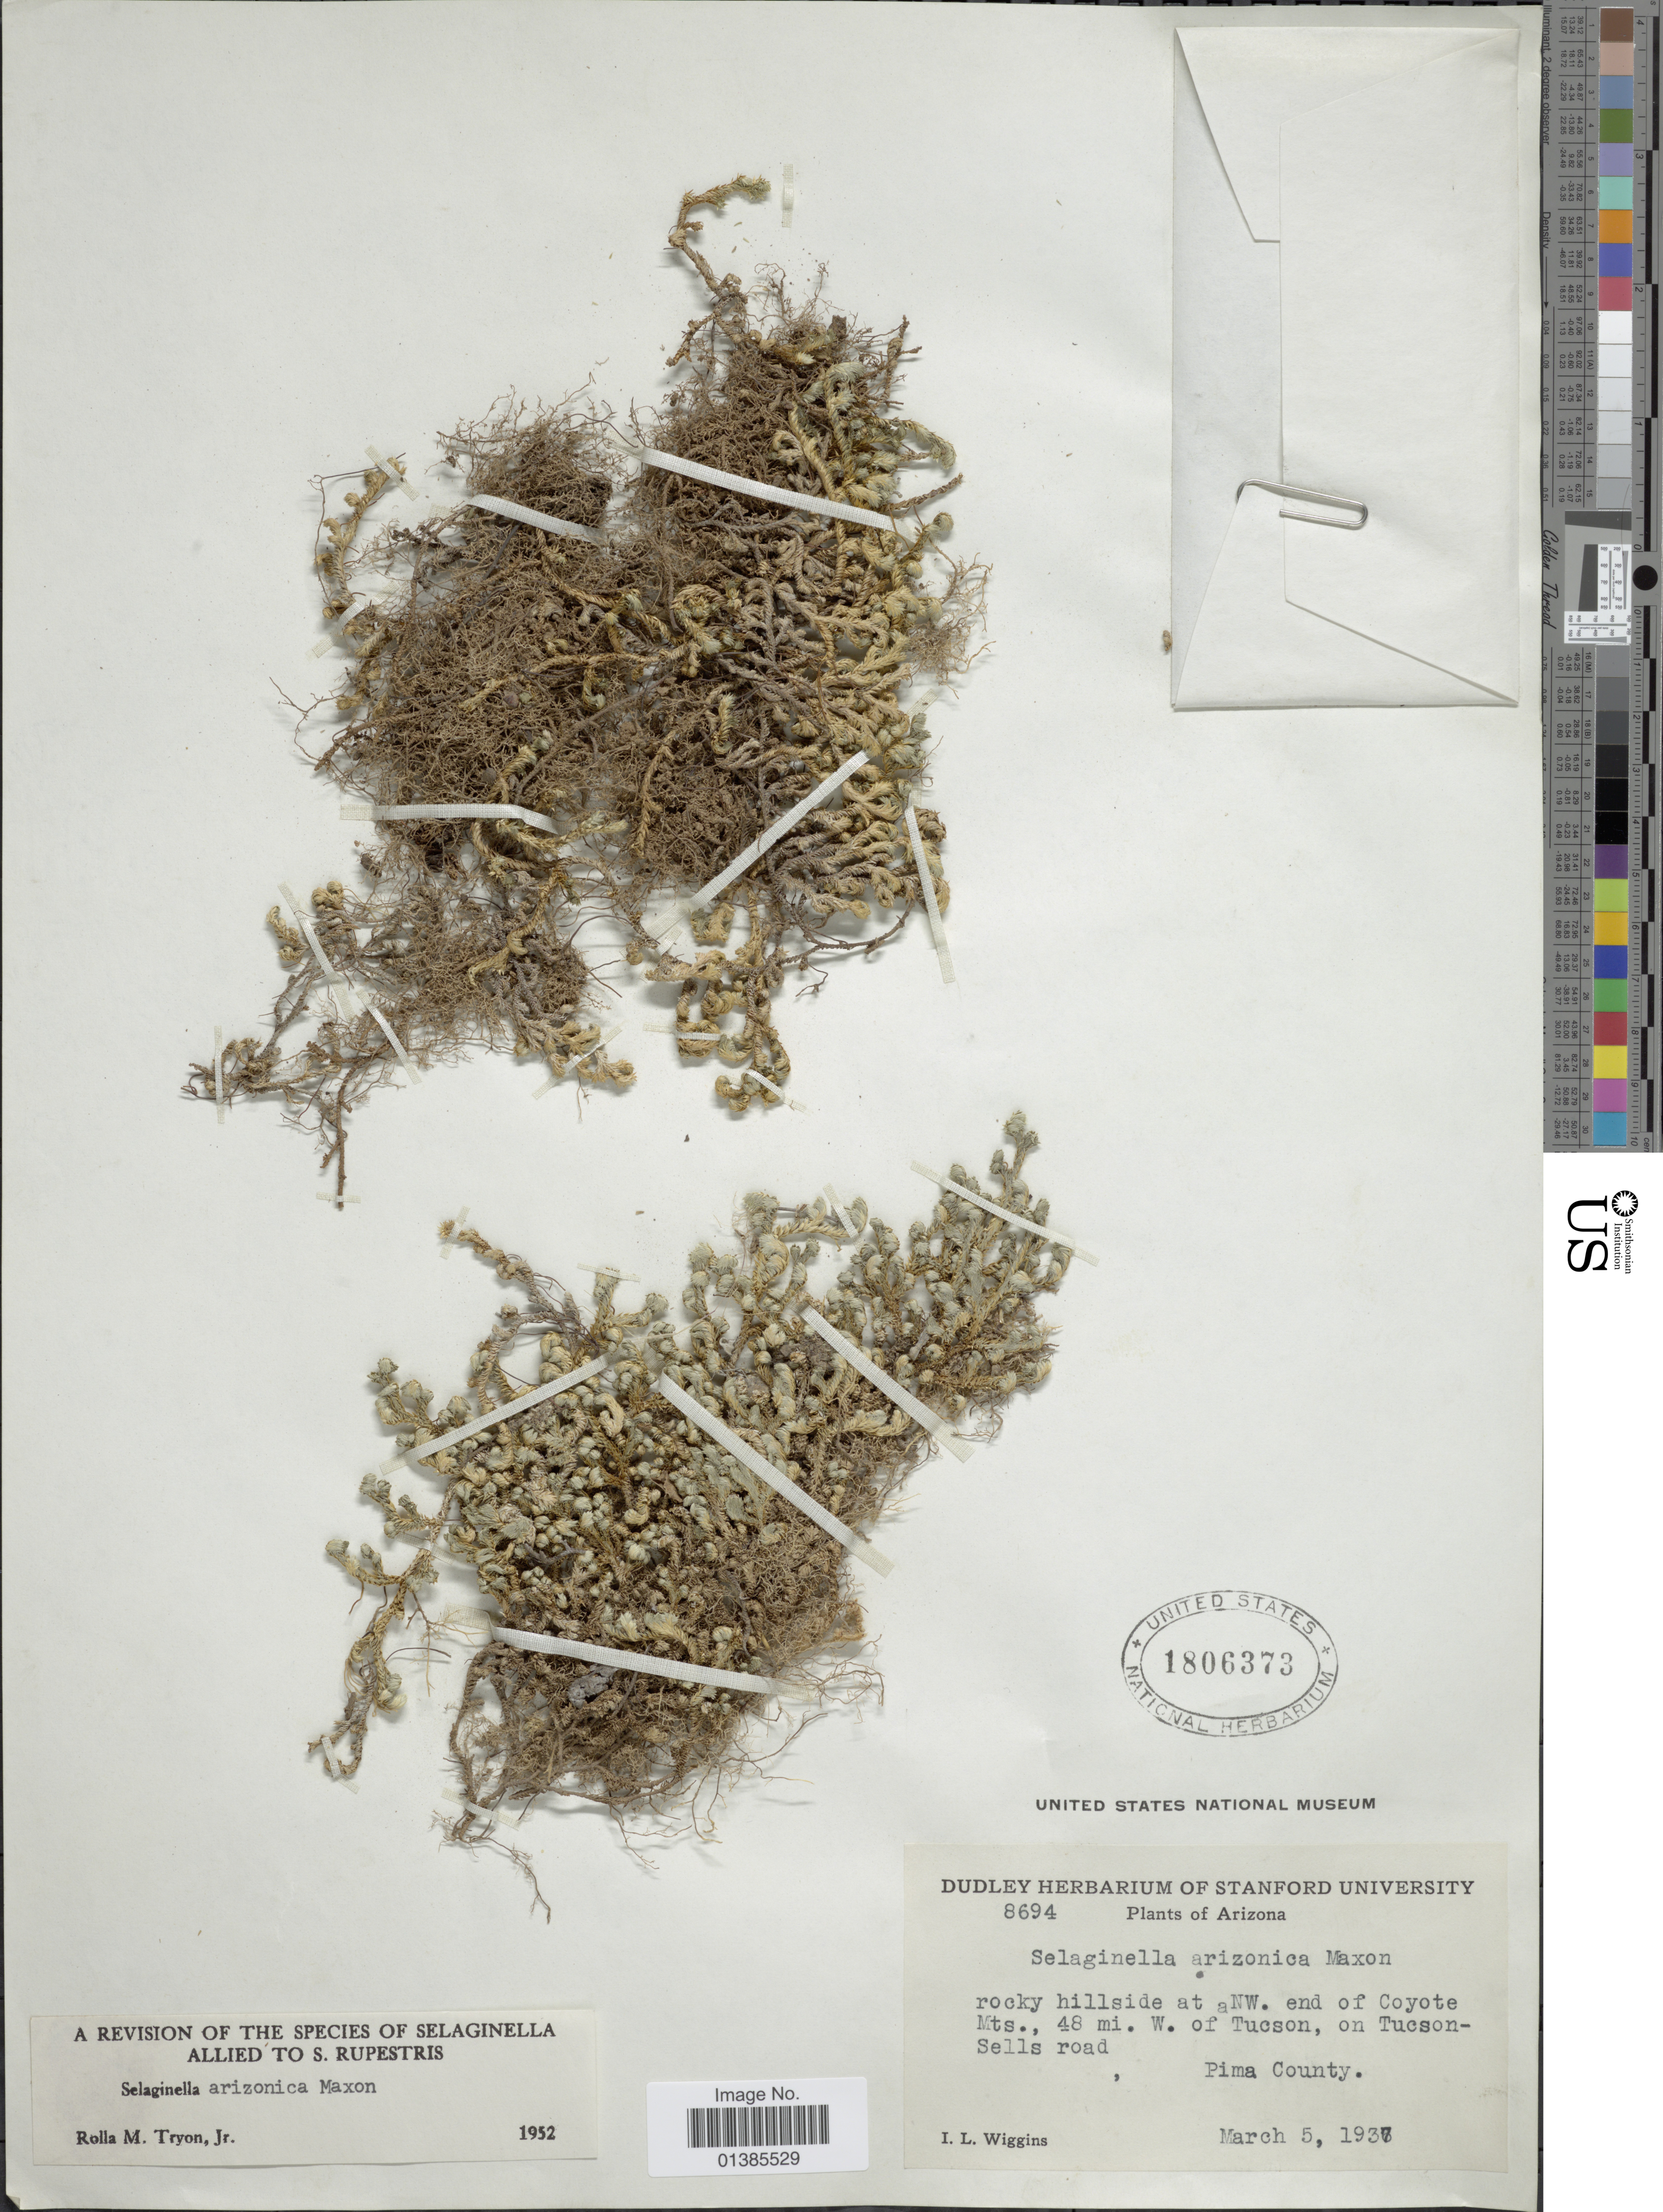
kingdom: Plantae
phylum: Tracheophyta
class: Lycopodiopsida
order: Selaginellales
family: Selaginellaceae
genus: Selaginella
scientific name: Selaginella arizonica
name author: Maxon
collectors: I. L. Wiggins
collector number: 8694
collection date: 1937-03-05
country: United States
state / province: Arizona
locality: Rocky hillside at a NW. end of Coyote Mts., 48 mi. W. of Tucson, on Tucson-Sells road. Pima County.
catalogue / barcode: US 1806373